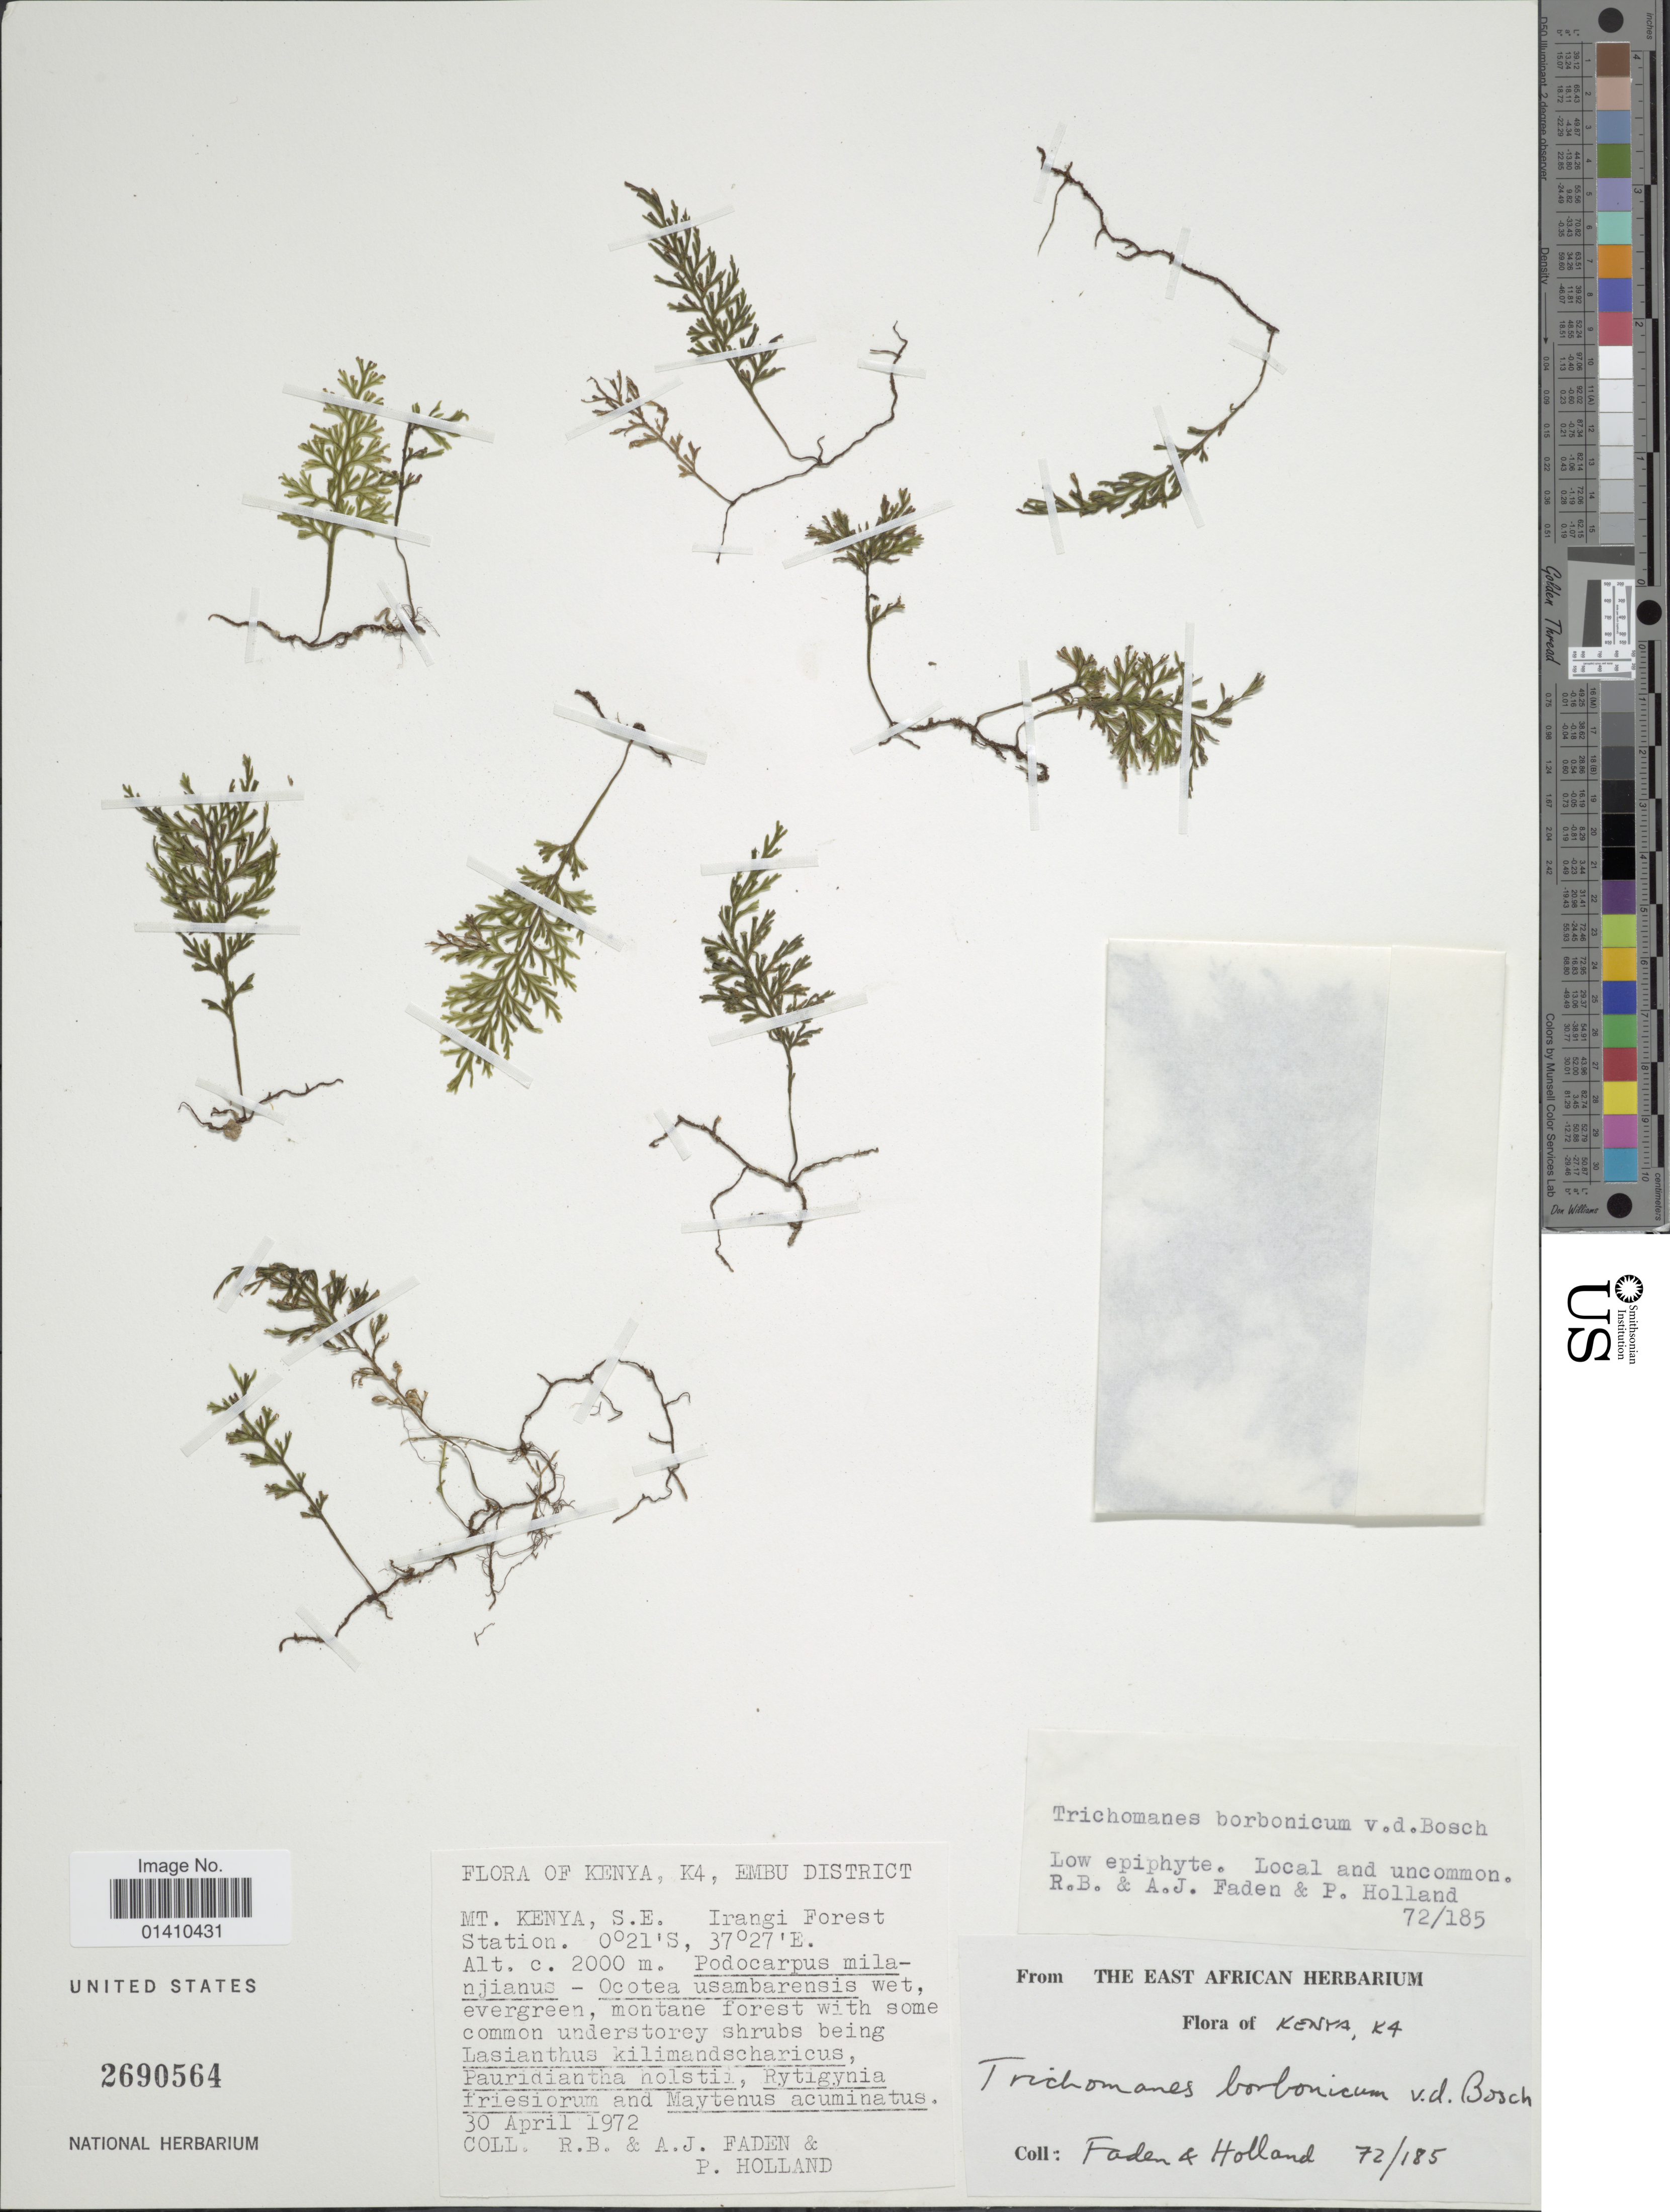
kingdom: Plantae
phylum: Tracheophyta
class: Polypodiopsida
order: Hymenophyllales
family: Hymenophyllaceae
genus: Polyphlebium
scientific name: Polyphlebium borbonicum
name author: (Bosch) Ebihara & Dubuisson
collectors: R. B. Faden, A. J. Faden & P. Holland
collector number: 72/185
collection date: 1972-04-30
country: Kenya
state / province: Embu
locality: S.E. Irangi Forest Station, K4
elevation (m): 2000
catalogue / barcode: US 2690564